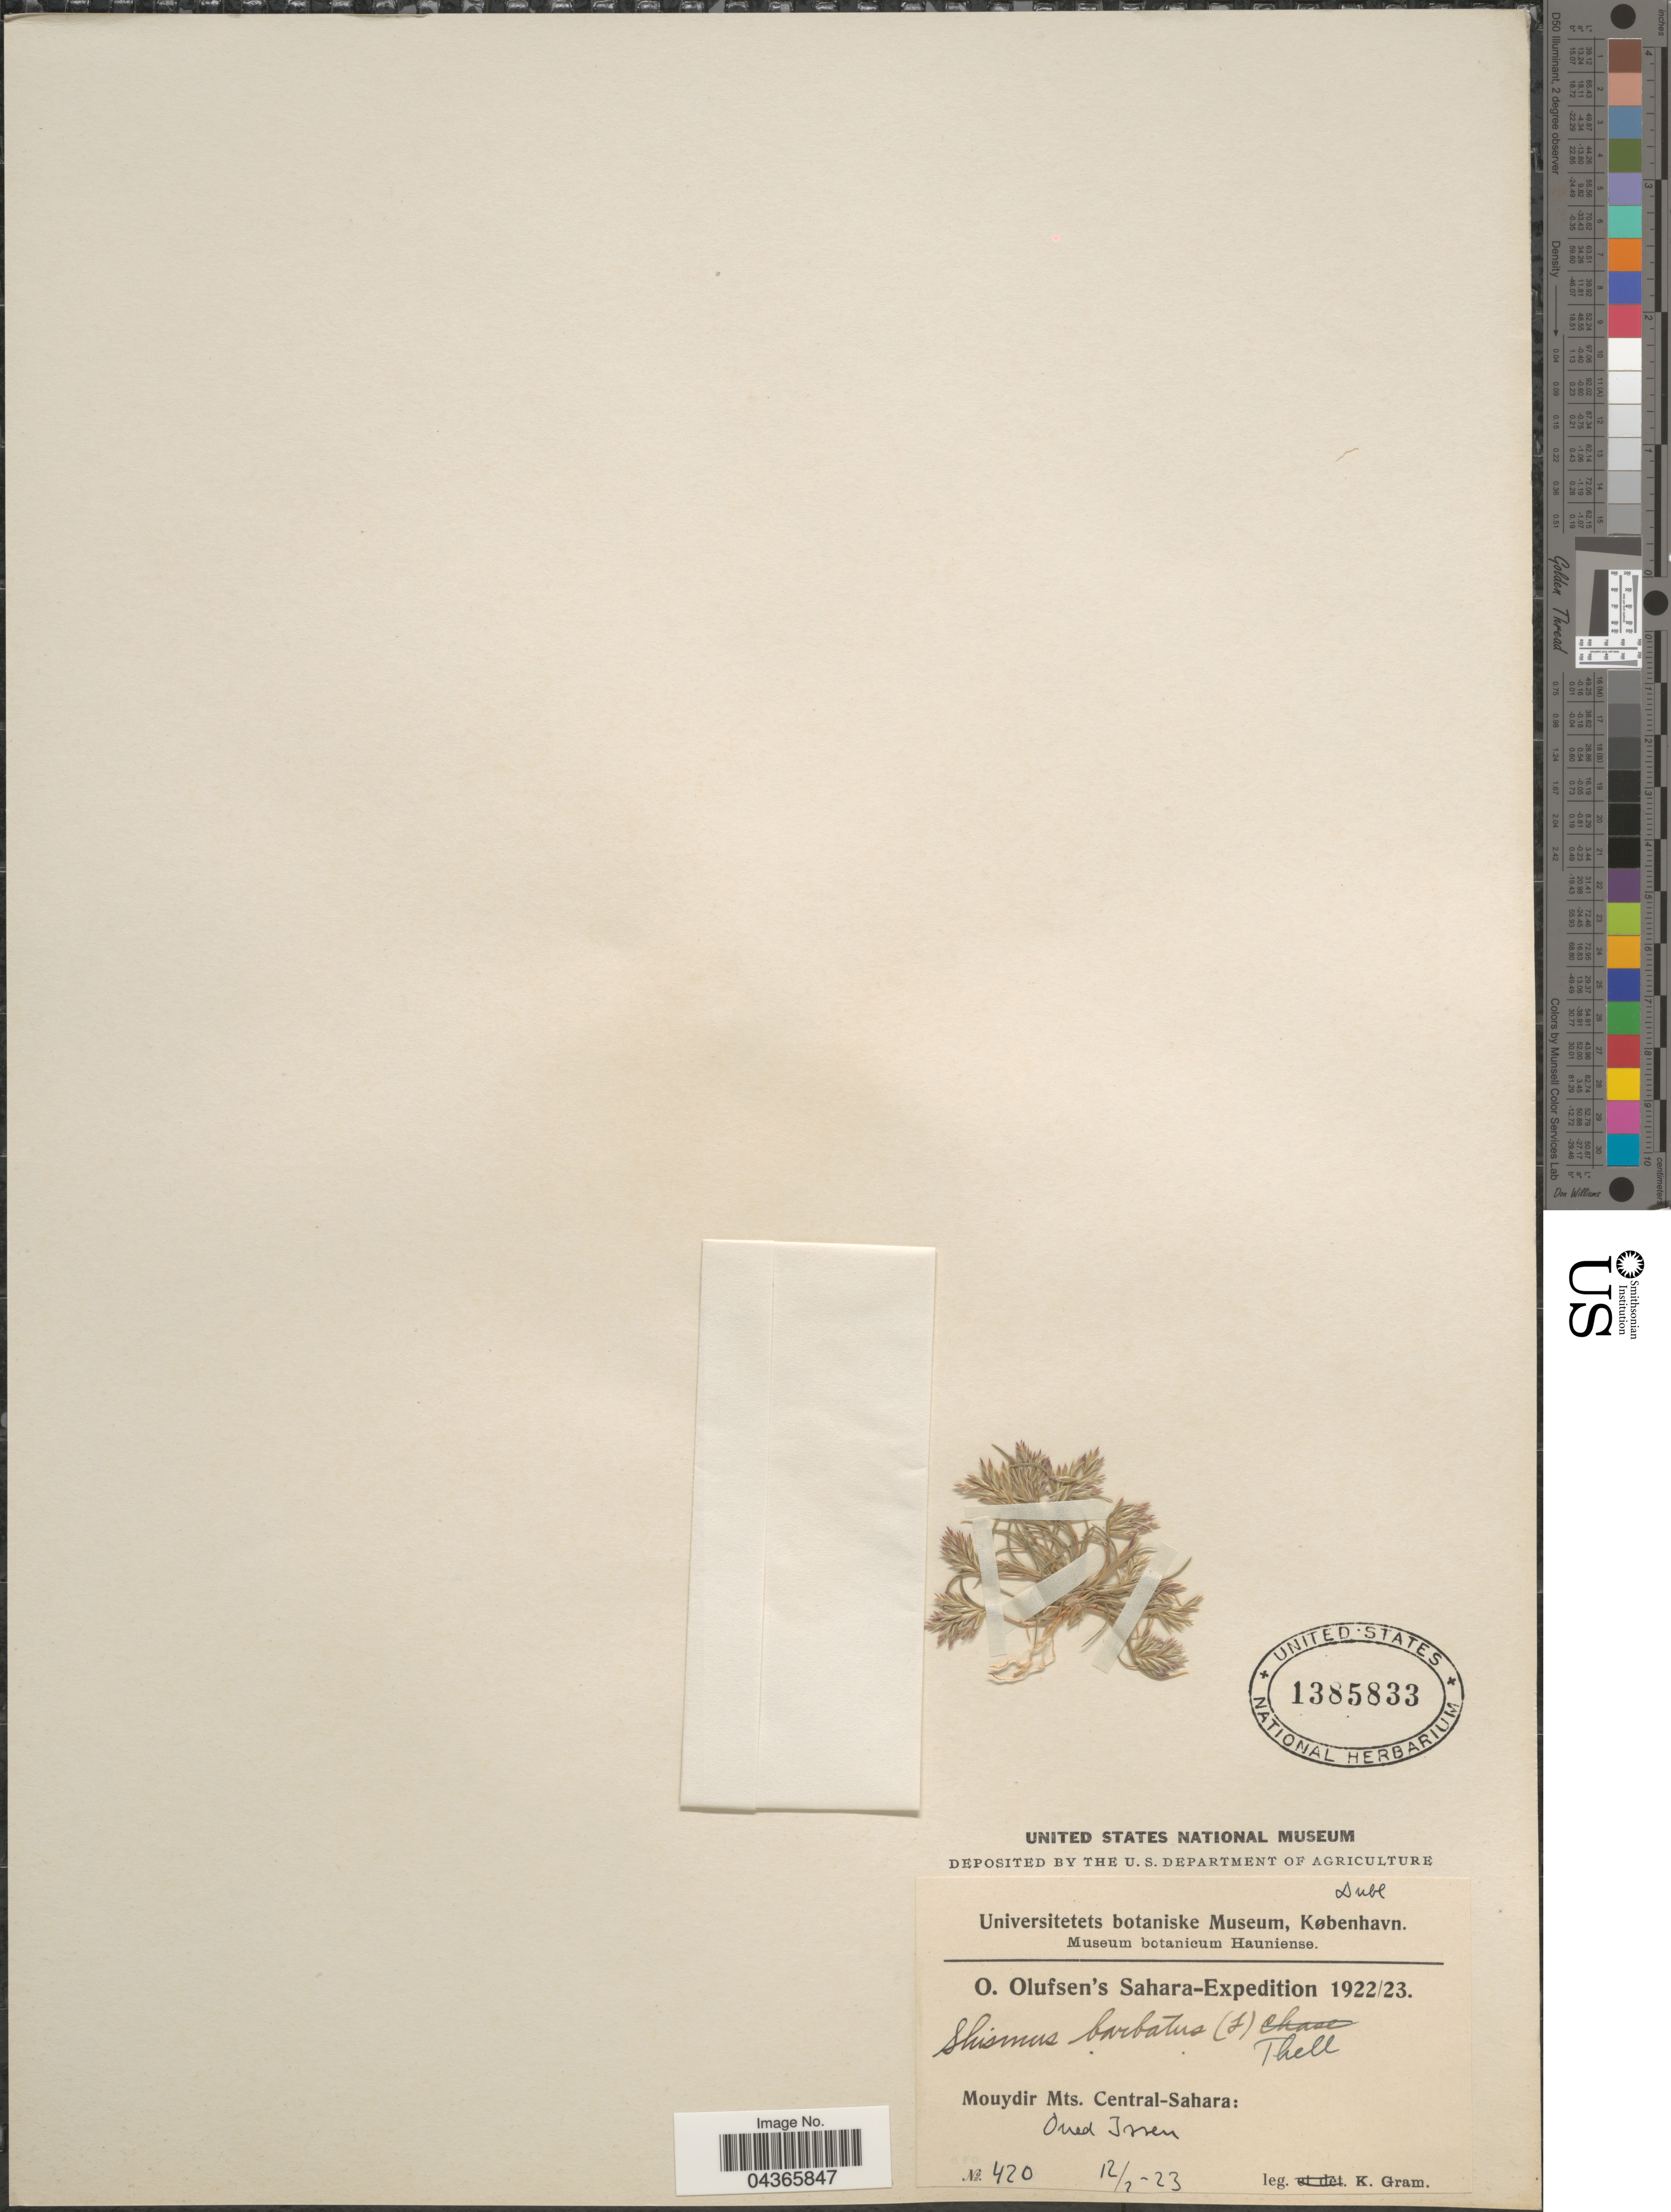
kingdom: Plantae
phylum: Tracheophyta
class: Liliopsida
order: Poales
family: Poaceae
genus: Schismus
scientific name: Schismus barbatus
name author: (L.) Thell.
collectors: K. Gram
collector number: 420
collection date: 1923-02-12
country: Algeria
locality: O. Olufsen's Sahara-Expedition 1922/23. Mouydir Mts. Central-Sahara: Oued Issen.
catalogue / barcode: US 1385833